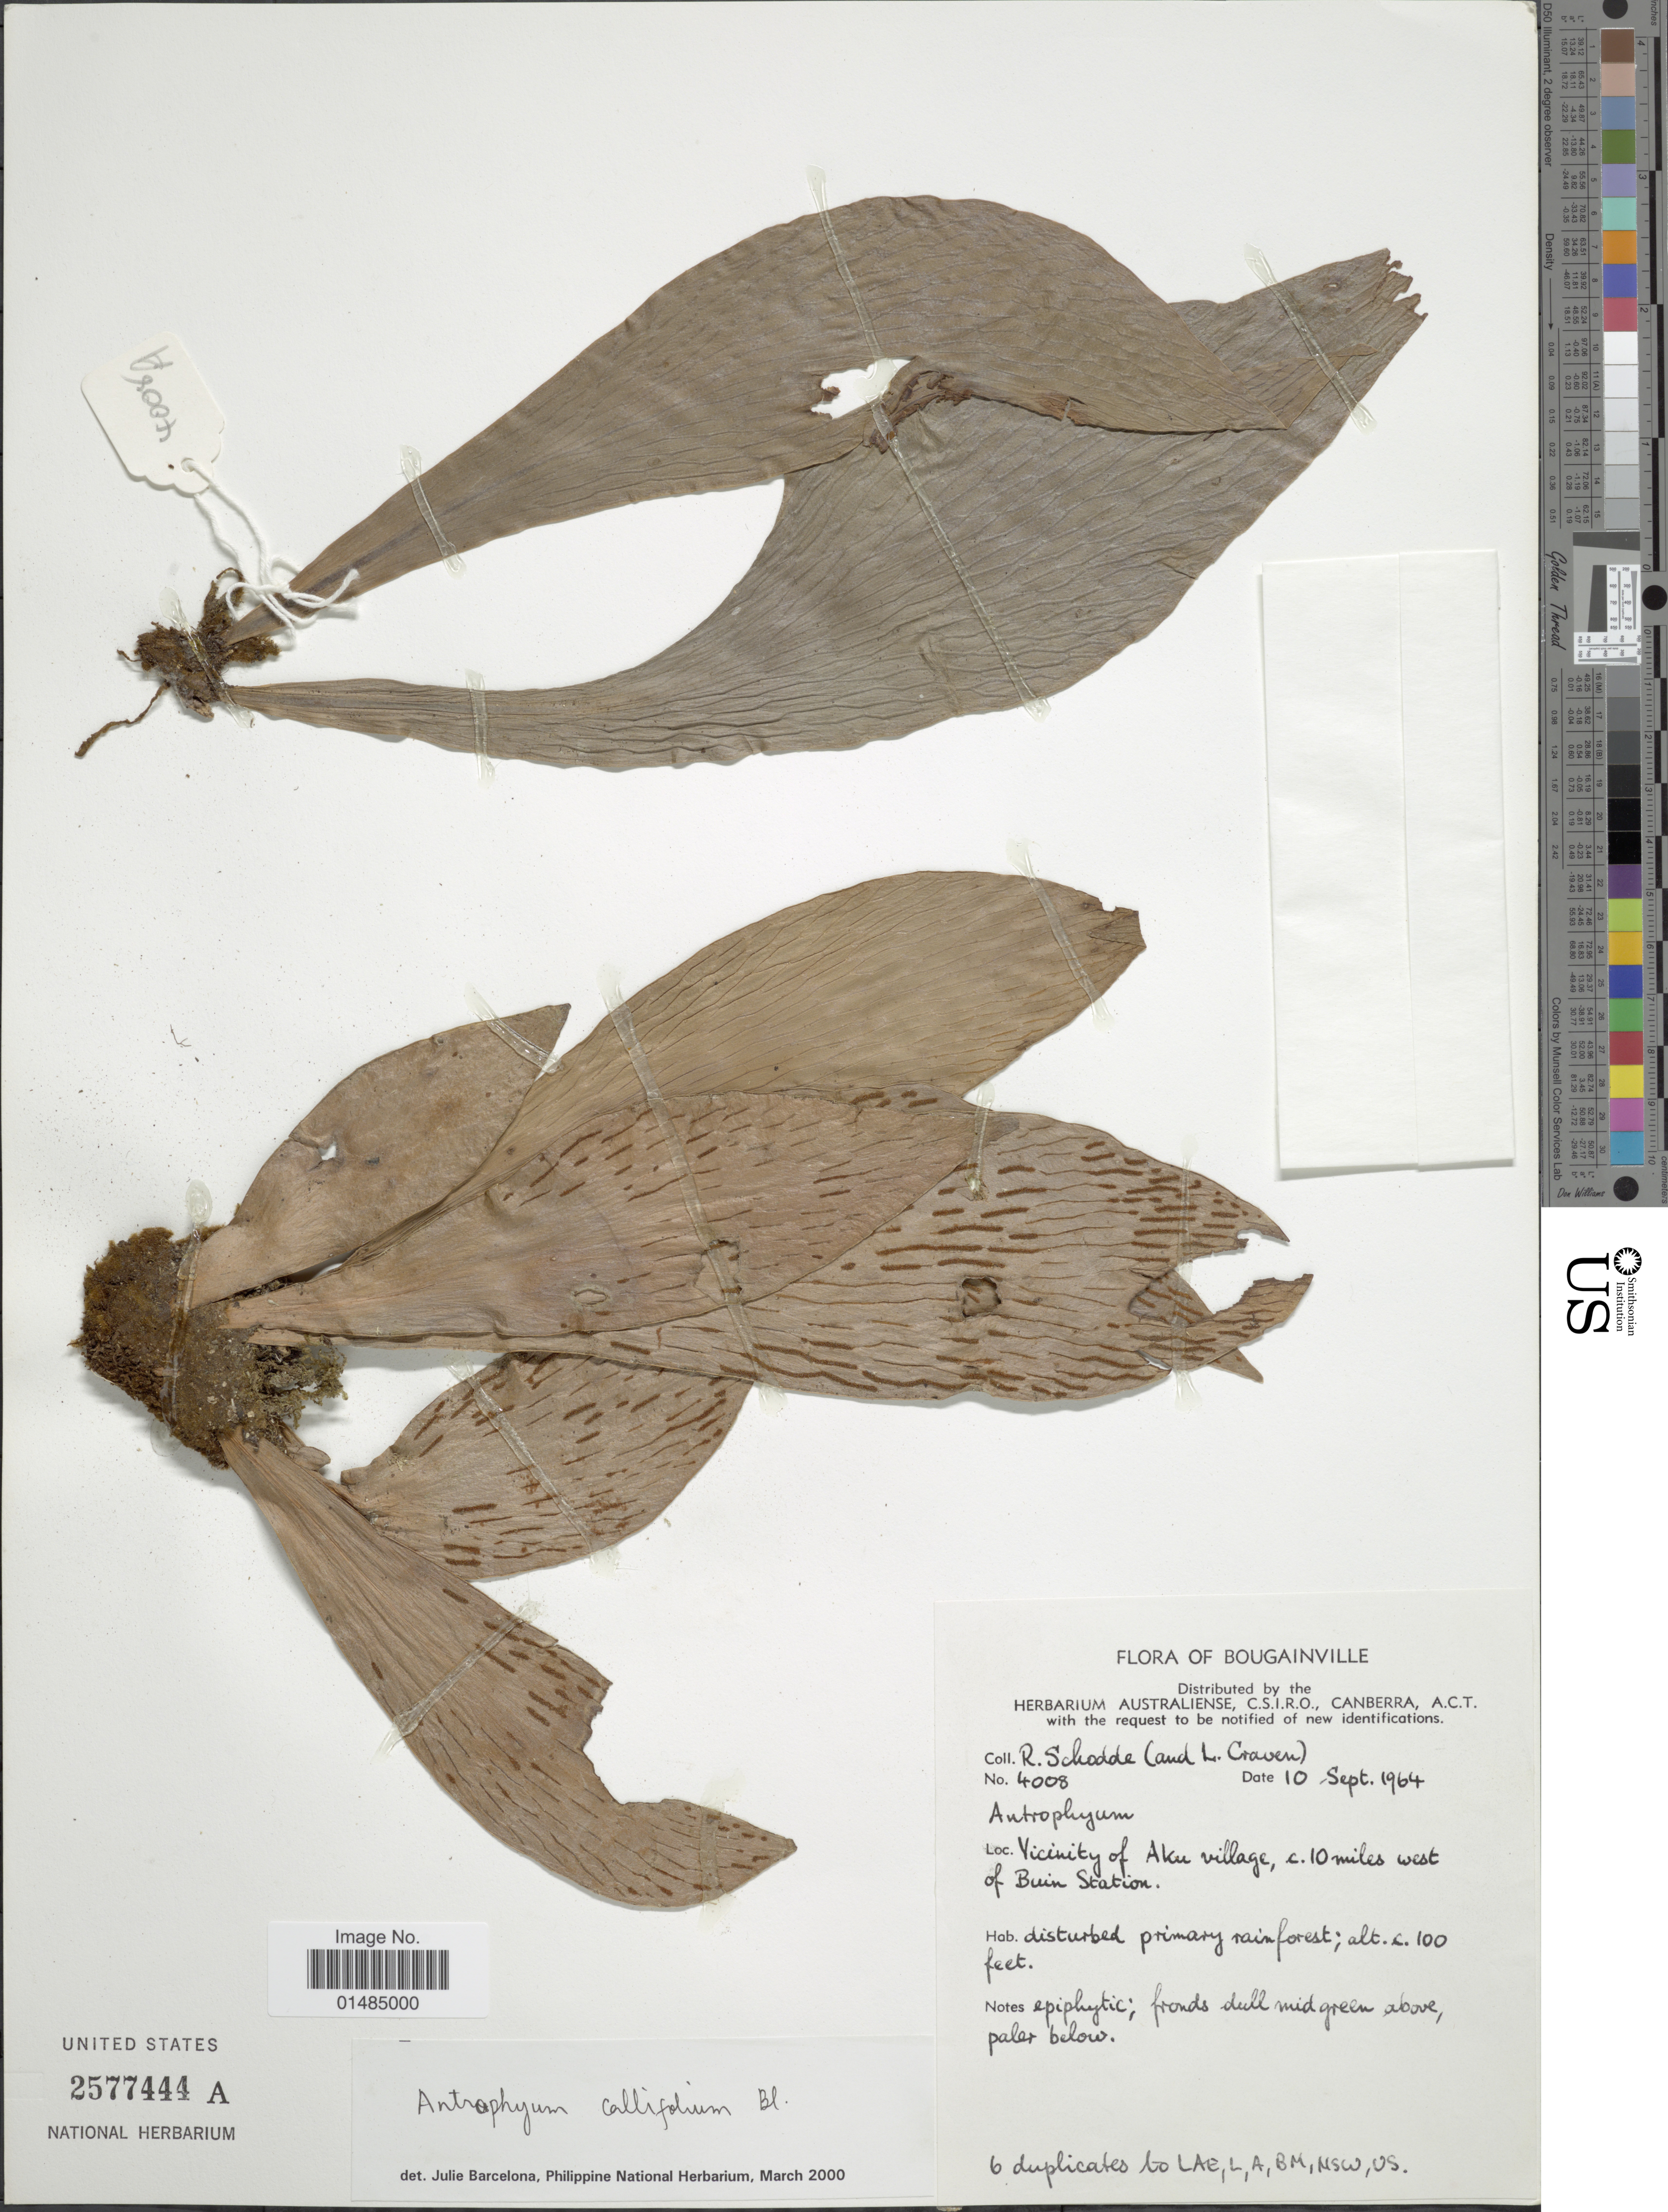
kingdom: Plantae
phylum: Tracheophyta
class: Polypodiopsida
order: Polypodiales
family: Pteridaceae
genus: Antrophyum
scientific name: Antrophyum callifolium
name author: Blume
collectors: R. Schodde & L. A. Craven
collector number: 4008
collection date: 1964-09-10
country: Papua New Guinea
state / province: Bougainville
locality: Vicinity of Aku village, c. 10 miles west of Buin Station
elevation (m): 30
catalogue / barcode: US 2577444A